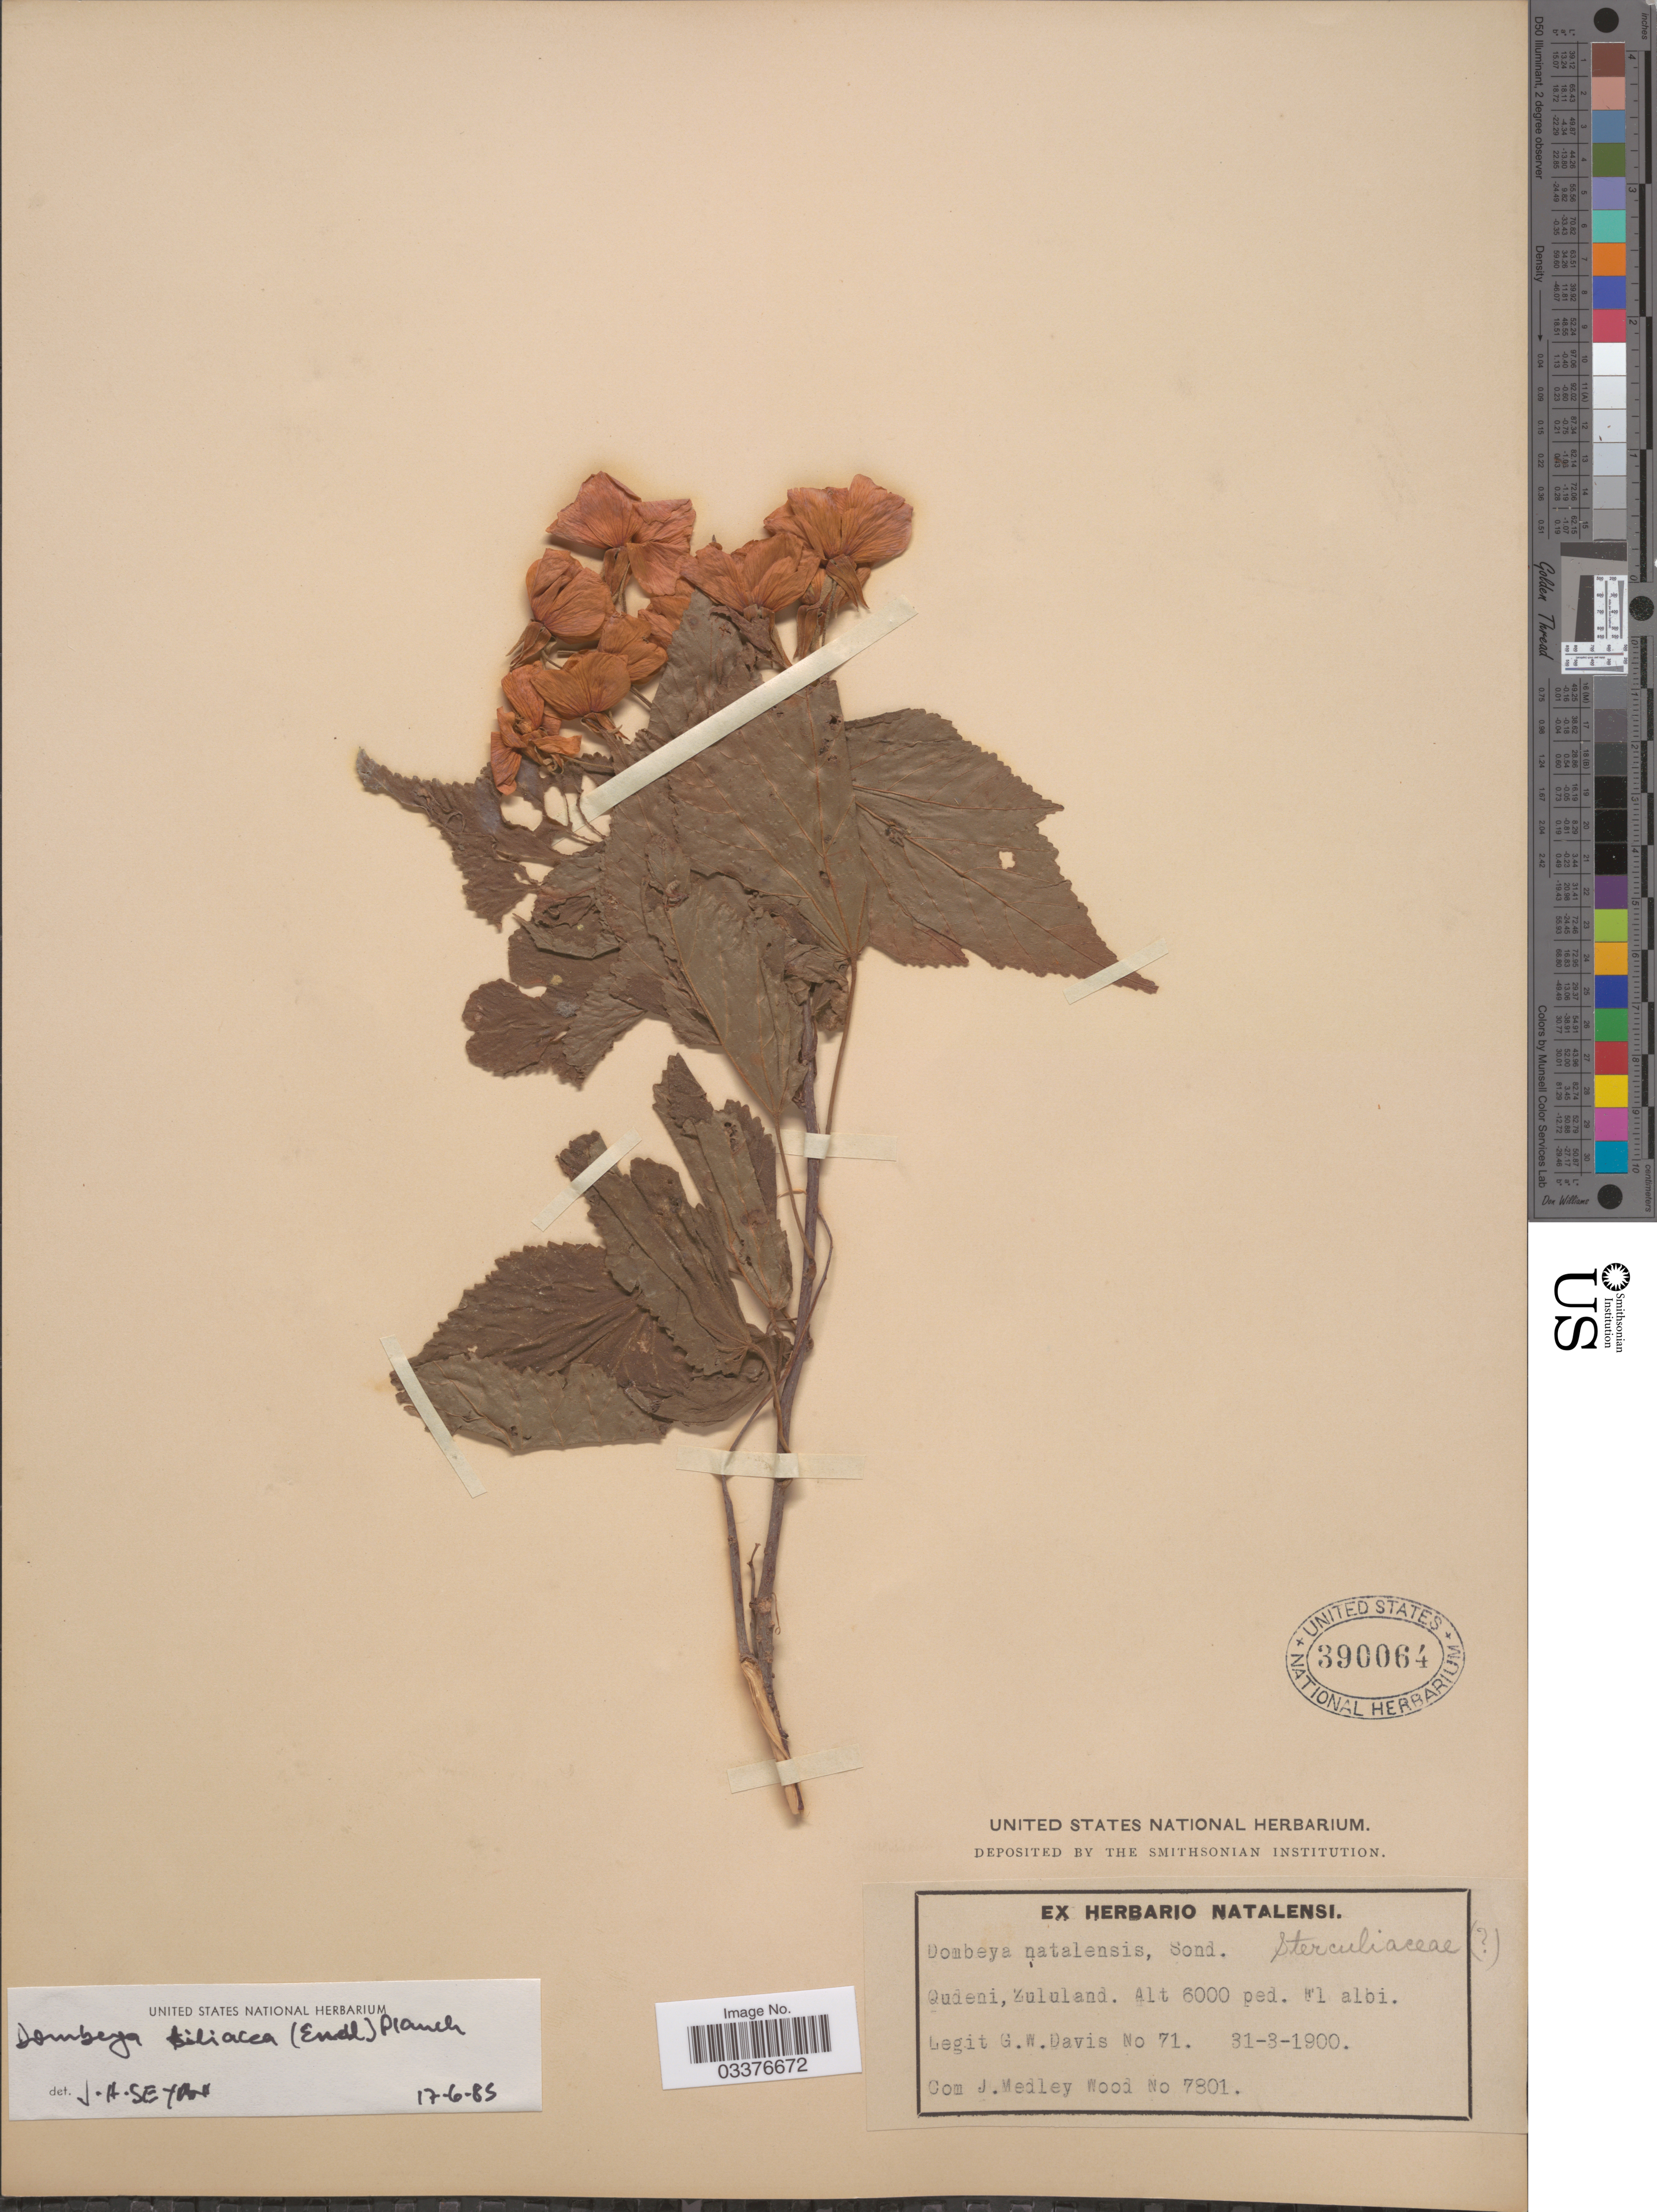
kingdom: Plantae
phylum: Tracheophyta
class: Magnoliopsida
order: Malvales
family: Malvaceae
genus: Dombeya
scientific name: Dombeya tiliacea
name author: (Endl.) Planch.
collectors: G. W. Davis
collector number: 71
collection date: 1900-03-31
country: South Africa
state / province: KwaZulu-Natal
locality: Qudeni, Zululand.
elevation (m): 1829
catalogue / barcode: US 390064